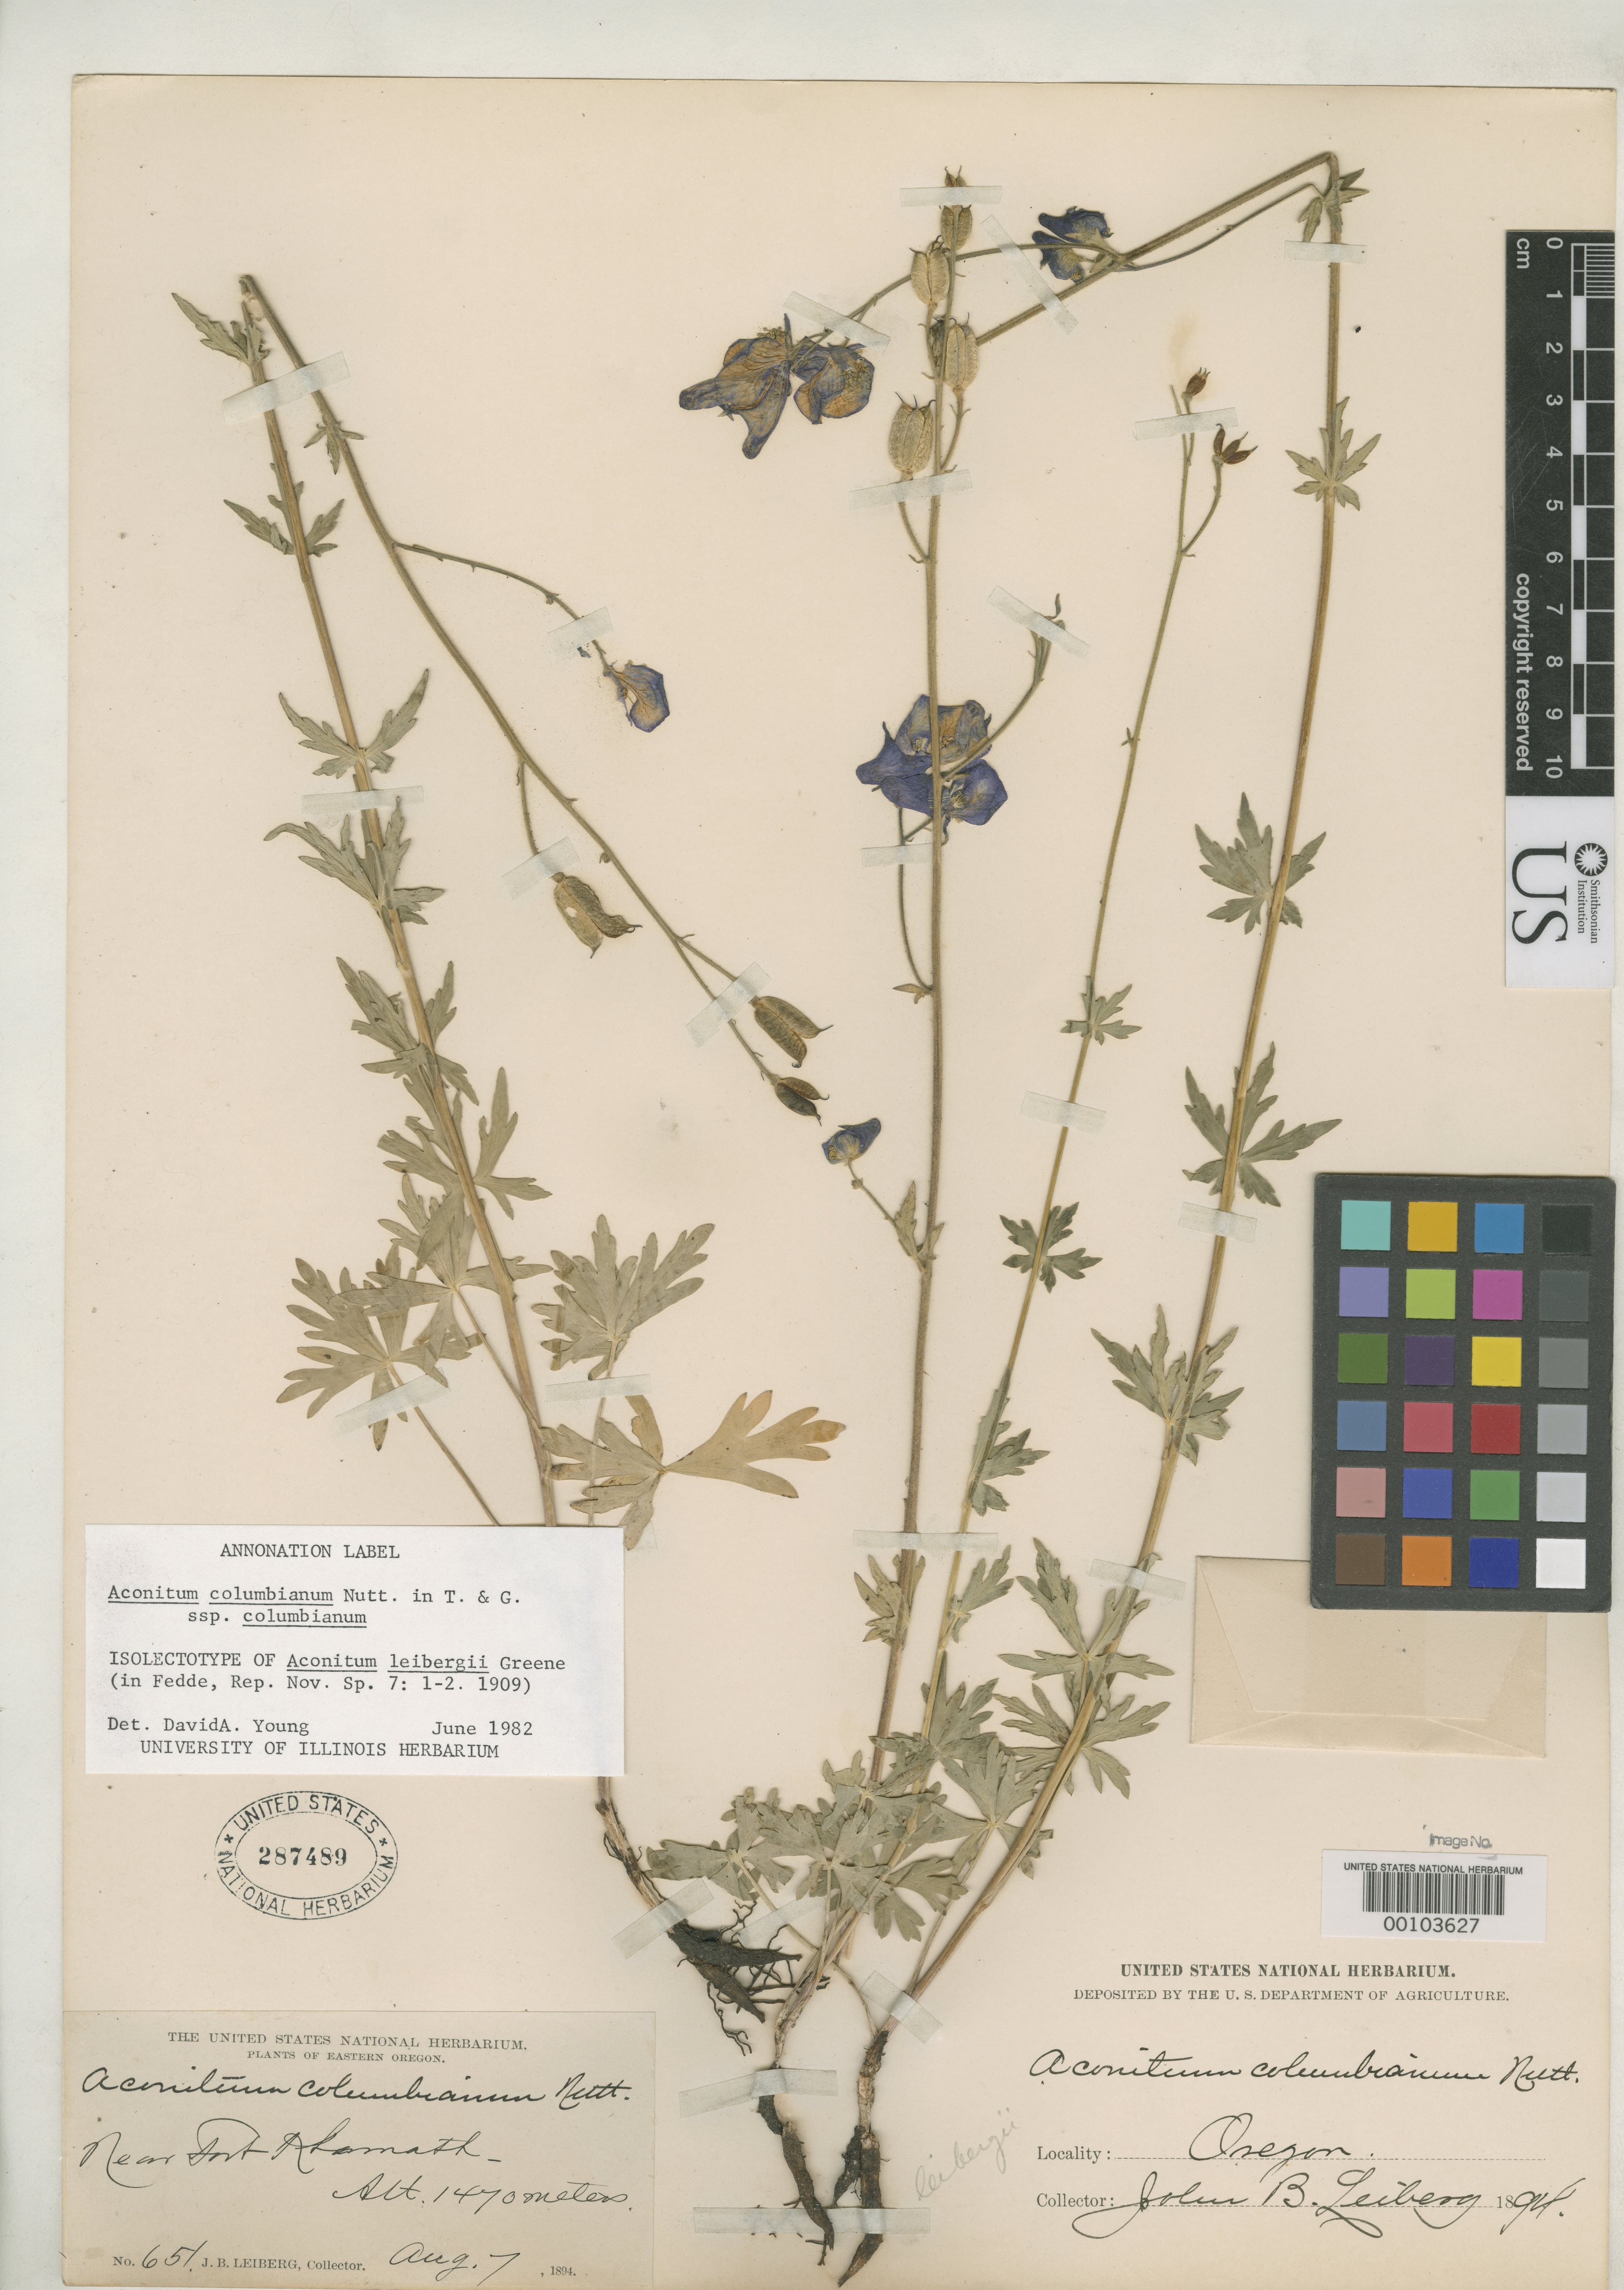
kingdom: Plantae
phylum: Tracheophyta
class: Magnoliopsida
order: Ranunculales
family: Ranunculaceae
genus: Aconitum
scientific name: Aconitum leibergii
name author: Greene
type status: Isolectotype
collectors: J. Leiberg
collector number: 651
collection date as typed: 07 Aug 1894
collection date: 1894-08-07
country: United States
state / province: Oregon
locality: Near Fort Klamath.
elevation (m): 1470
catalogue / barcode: US 287489